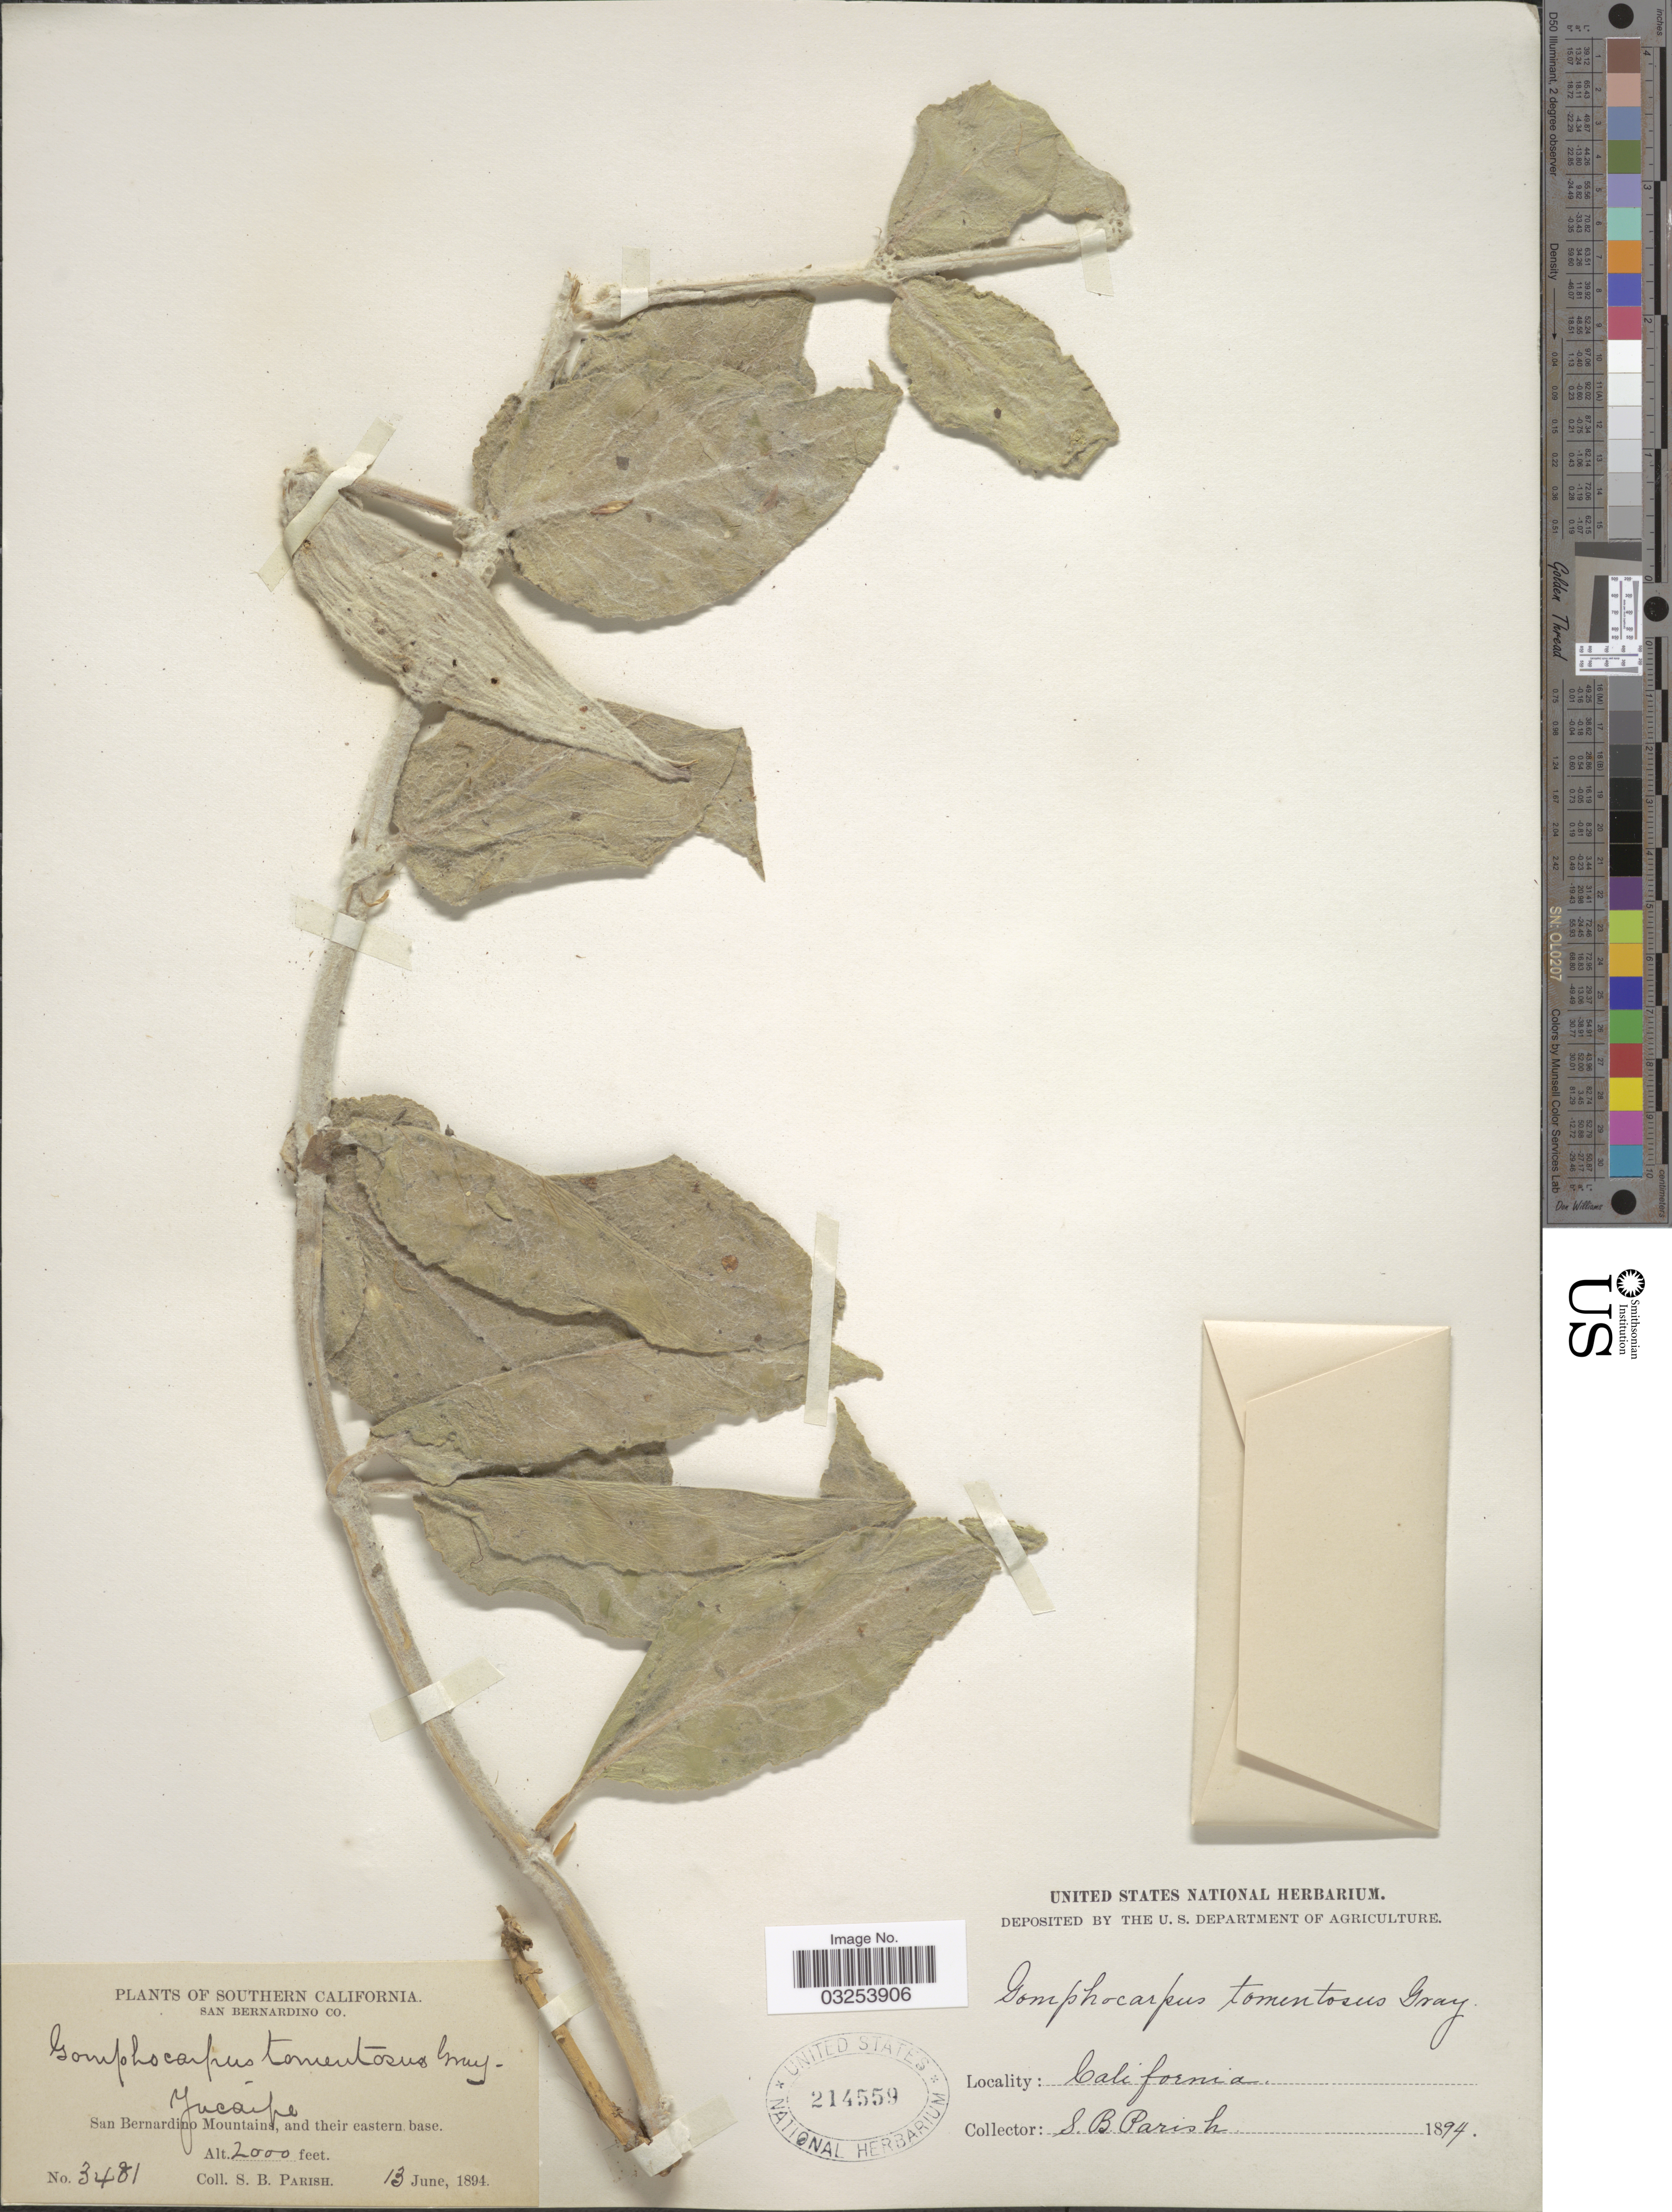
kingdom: Plantae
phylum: Tracheophyta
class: Magnoliopsida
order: Gentianales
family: Apocynaceae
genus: Asclepias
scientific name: Asclepias californica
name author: Greene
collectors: S. B. Parish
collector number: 3481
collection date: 1894-06-13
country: United States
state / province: California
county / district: San Bernardino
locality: Southern California. San Bernardino Co. Yucaipe. San Bernardino Mountains, and their eastern base.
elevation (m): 610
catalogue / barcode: US 214559